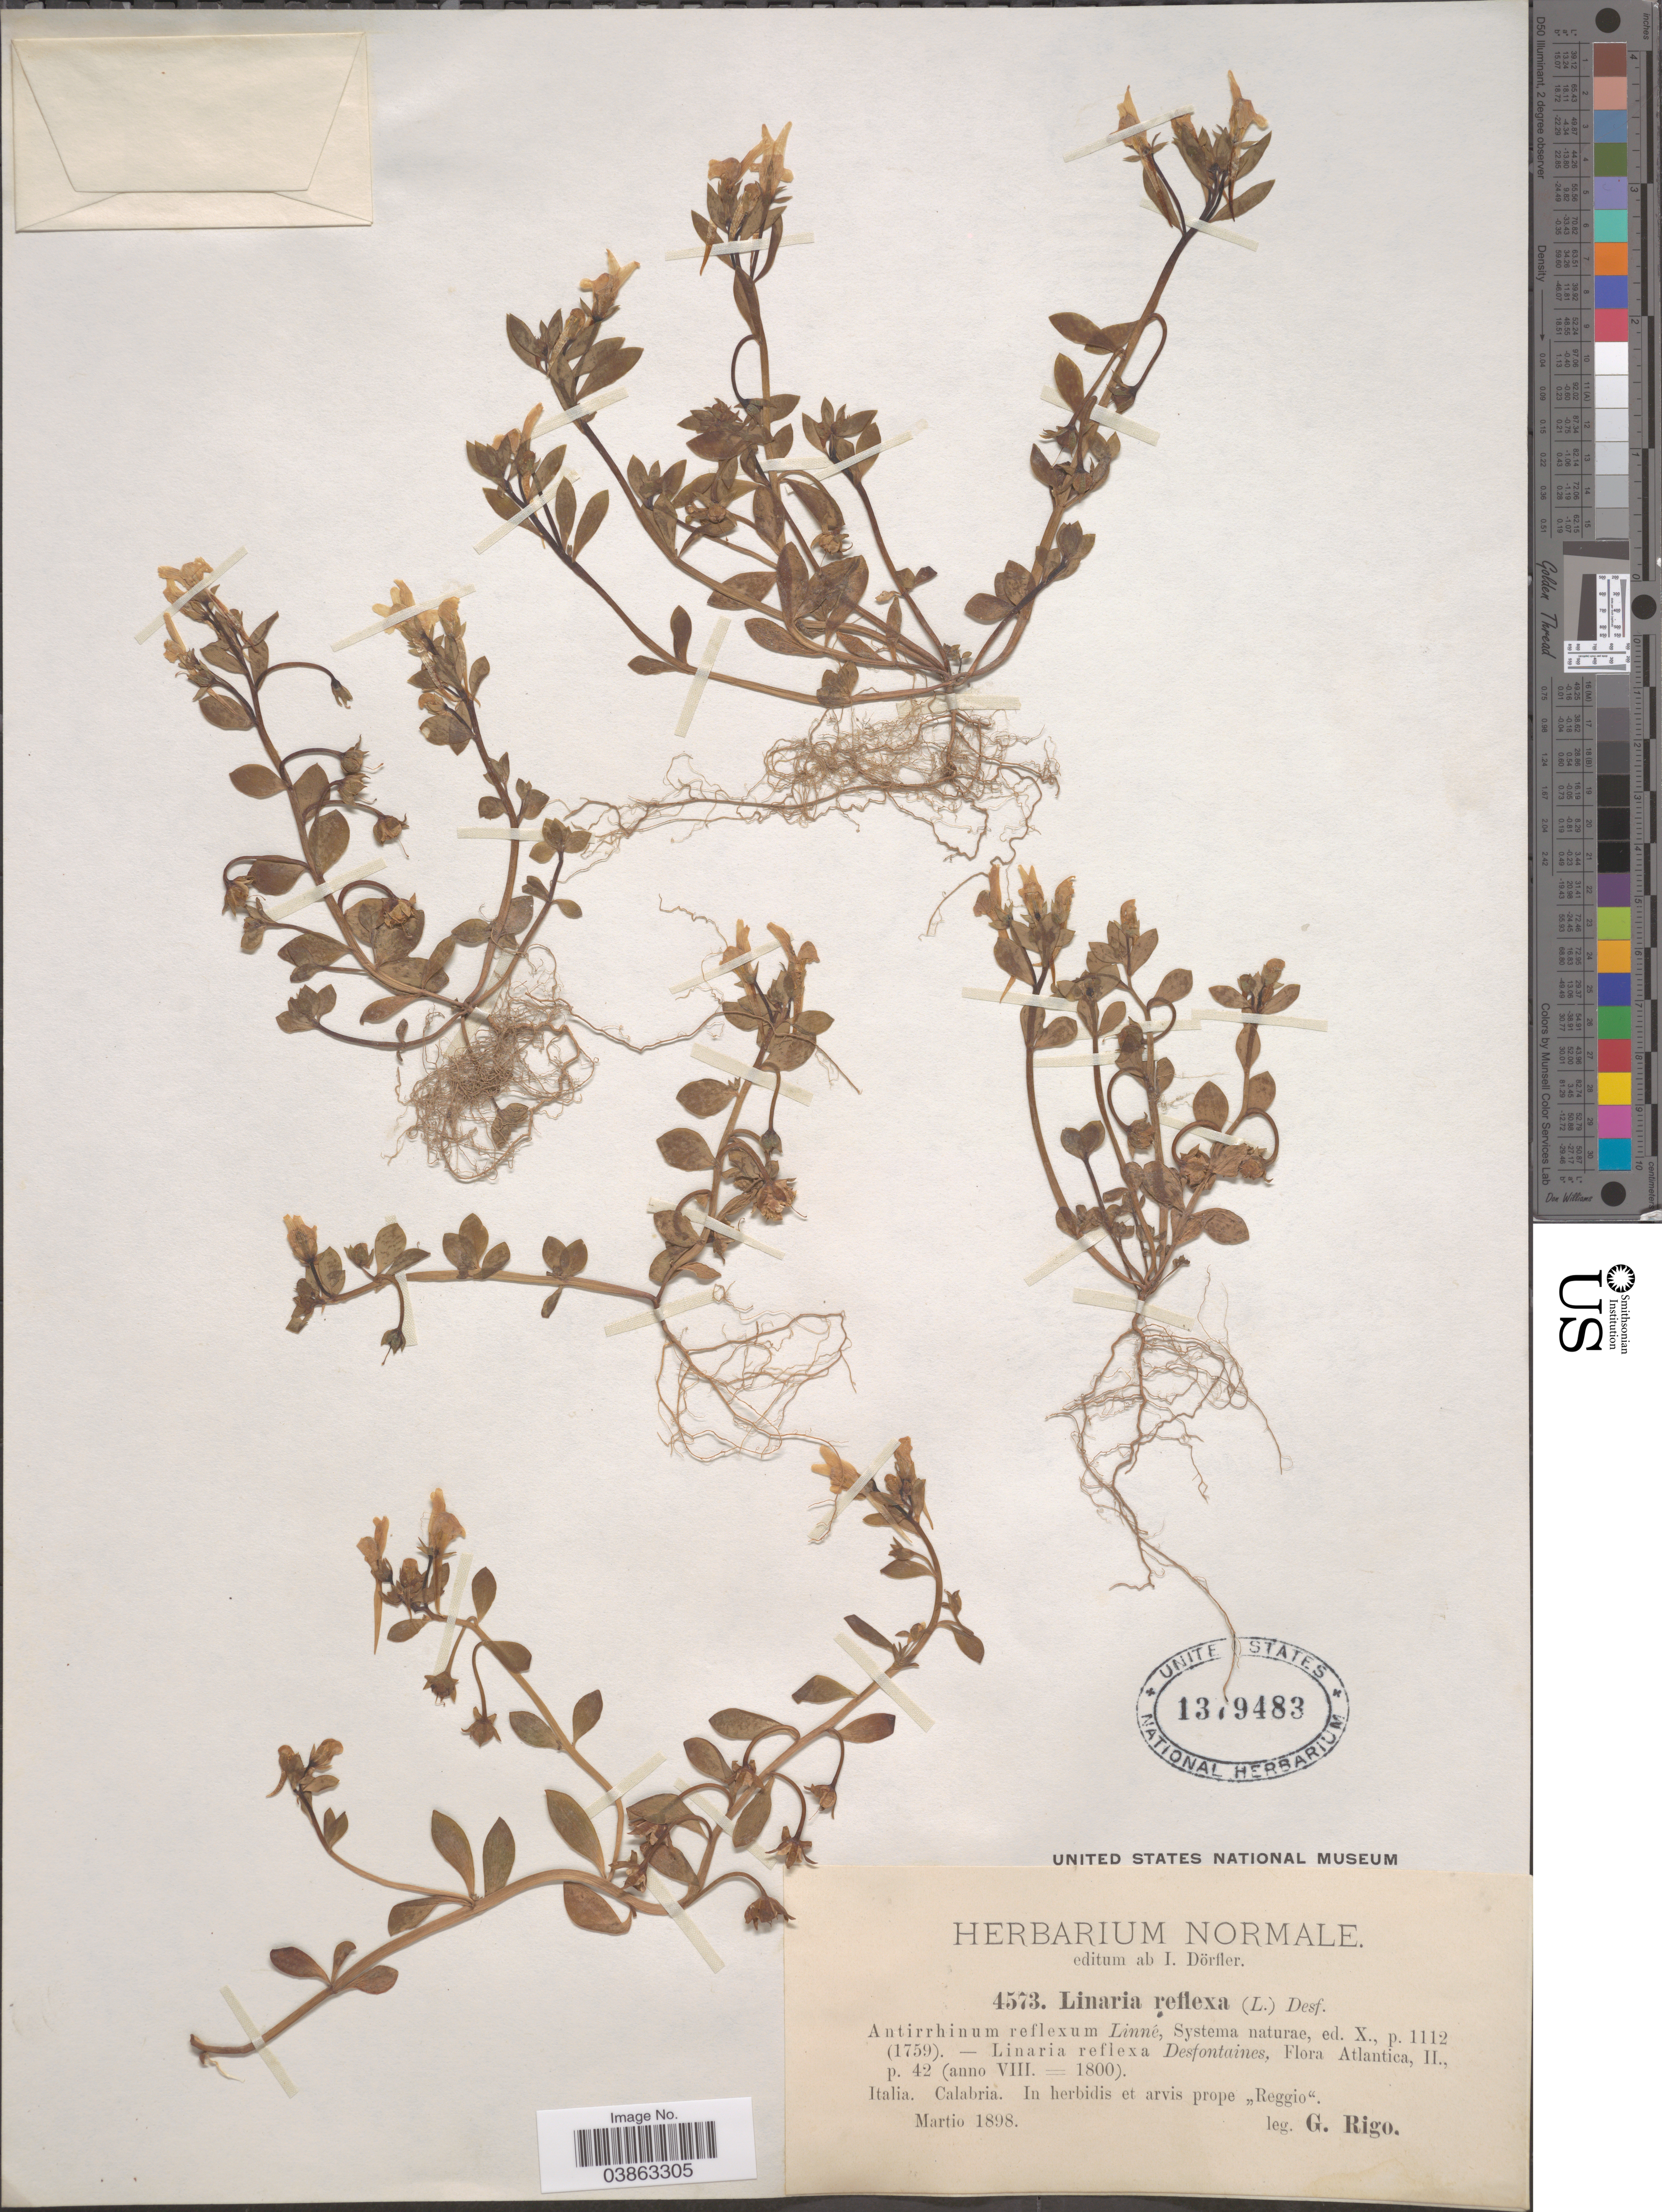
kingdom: Plantae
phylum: Tracheophyta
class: Magnoliopsida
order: Lamiales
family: Plantaginaceae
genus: Linaria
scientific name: Linaria reflexa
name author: (L.) Desf.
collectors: G. Rigo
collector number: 4573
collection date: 1898-03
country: Italy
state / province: Calabria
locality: In herbidis et arvis prope "Reggio".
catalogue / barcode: US 1379483